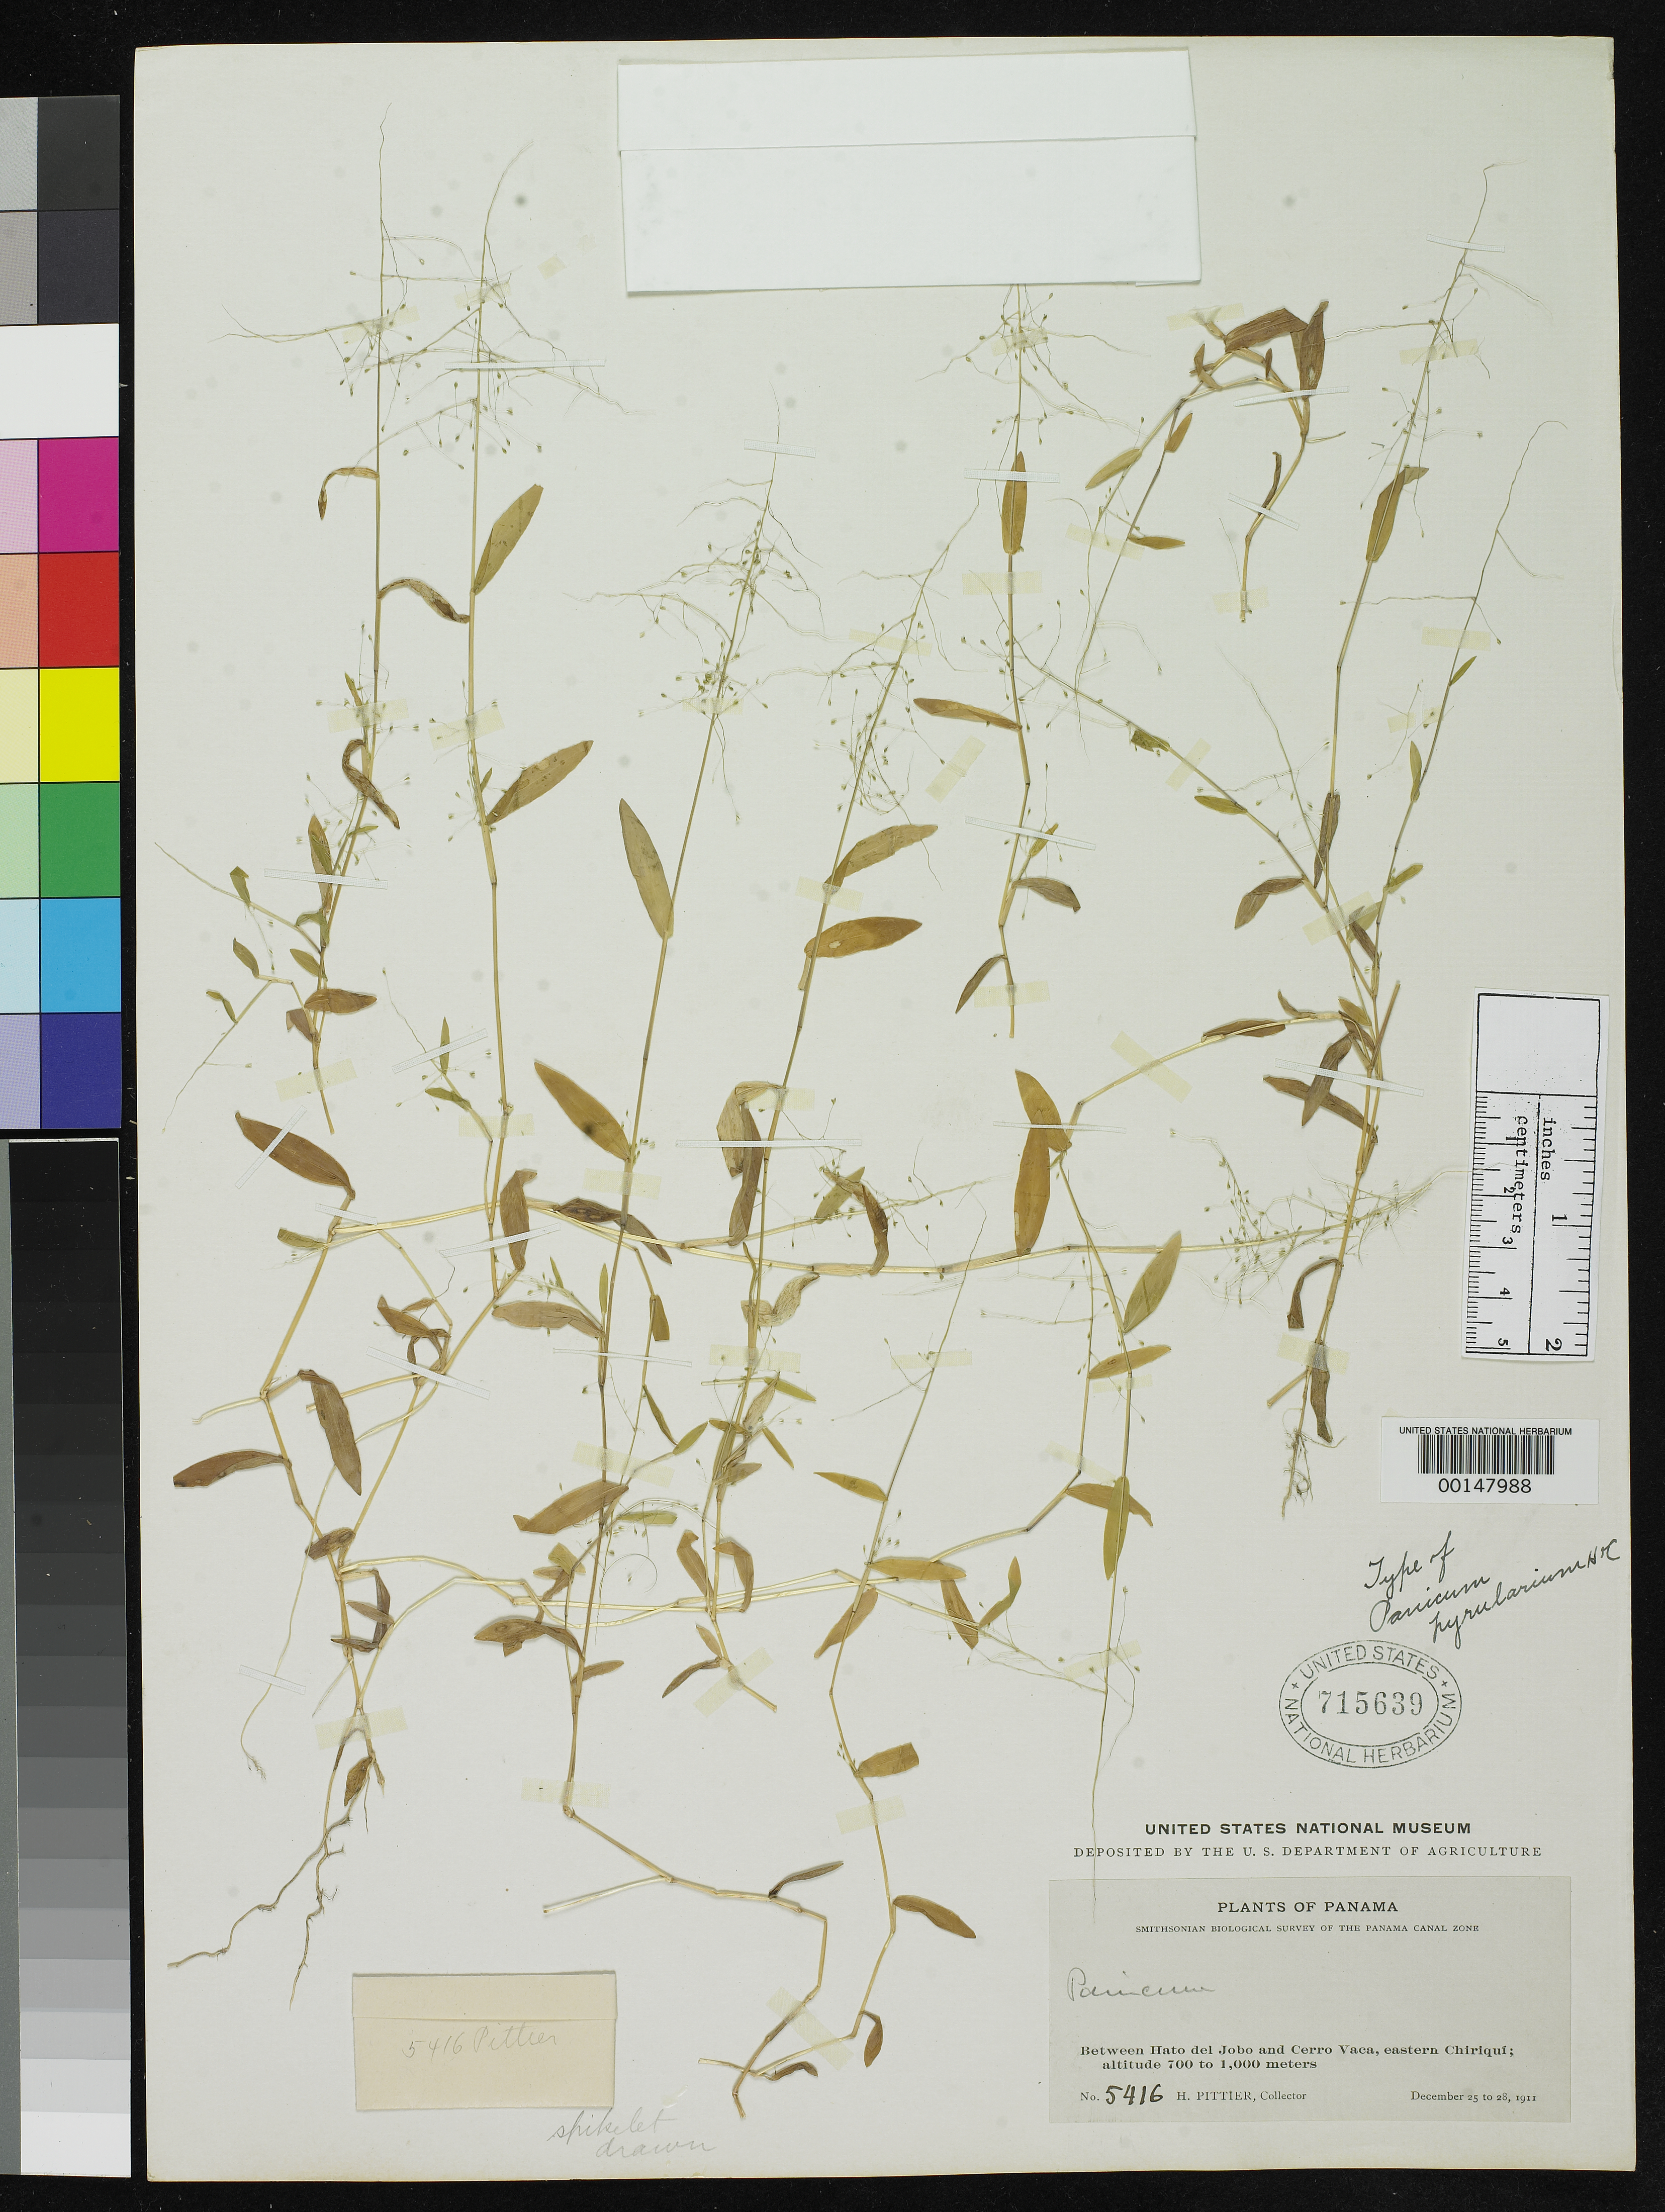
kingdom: Plantae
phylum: Tracheophyta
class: Liliopsida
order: Poales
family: Poaceae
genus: Panicum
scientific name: Panicum pyrularium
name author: Hitchc. & Chase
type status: Holotype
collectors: H. F. Pittier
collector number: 5416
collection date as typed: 25 Dec 1911 to 28 Dec 1911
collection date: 1911-12-25/1911-12-28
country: Panama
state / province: Chiriquí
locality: Between Hato del Jobo and Cerro Vaca.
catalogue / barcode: US 715639